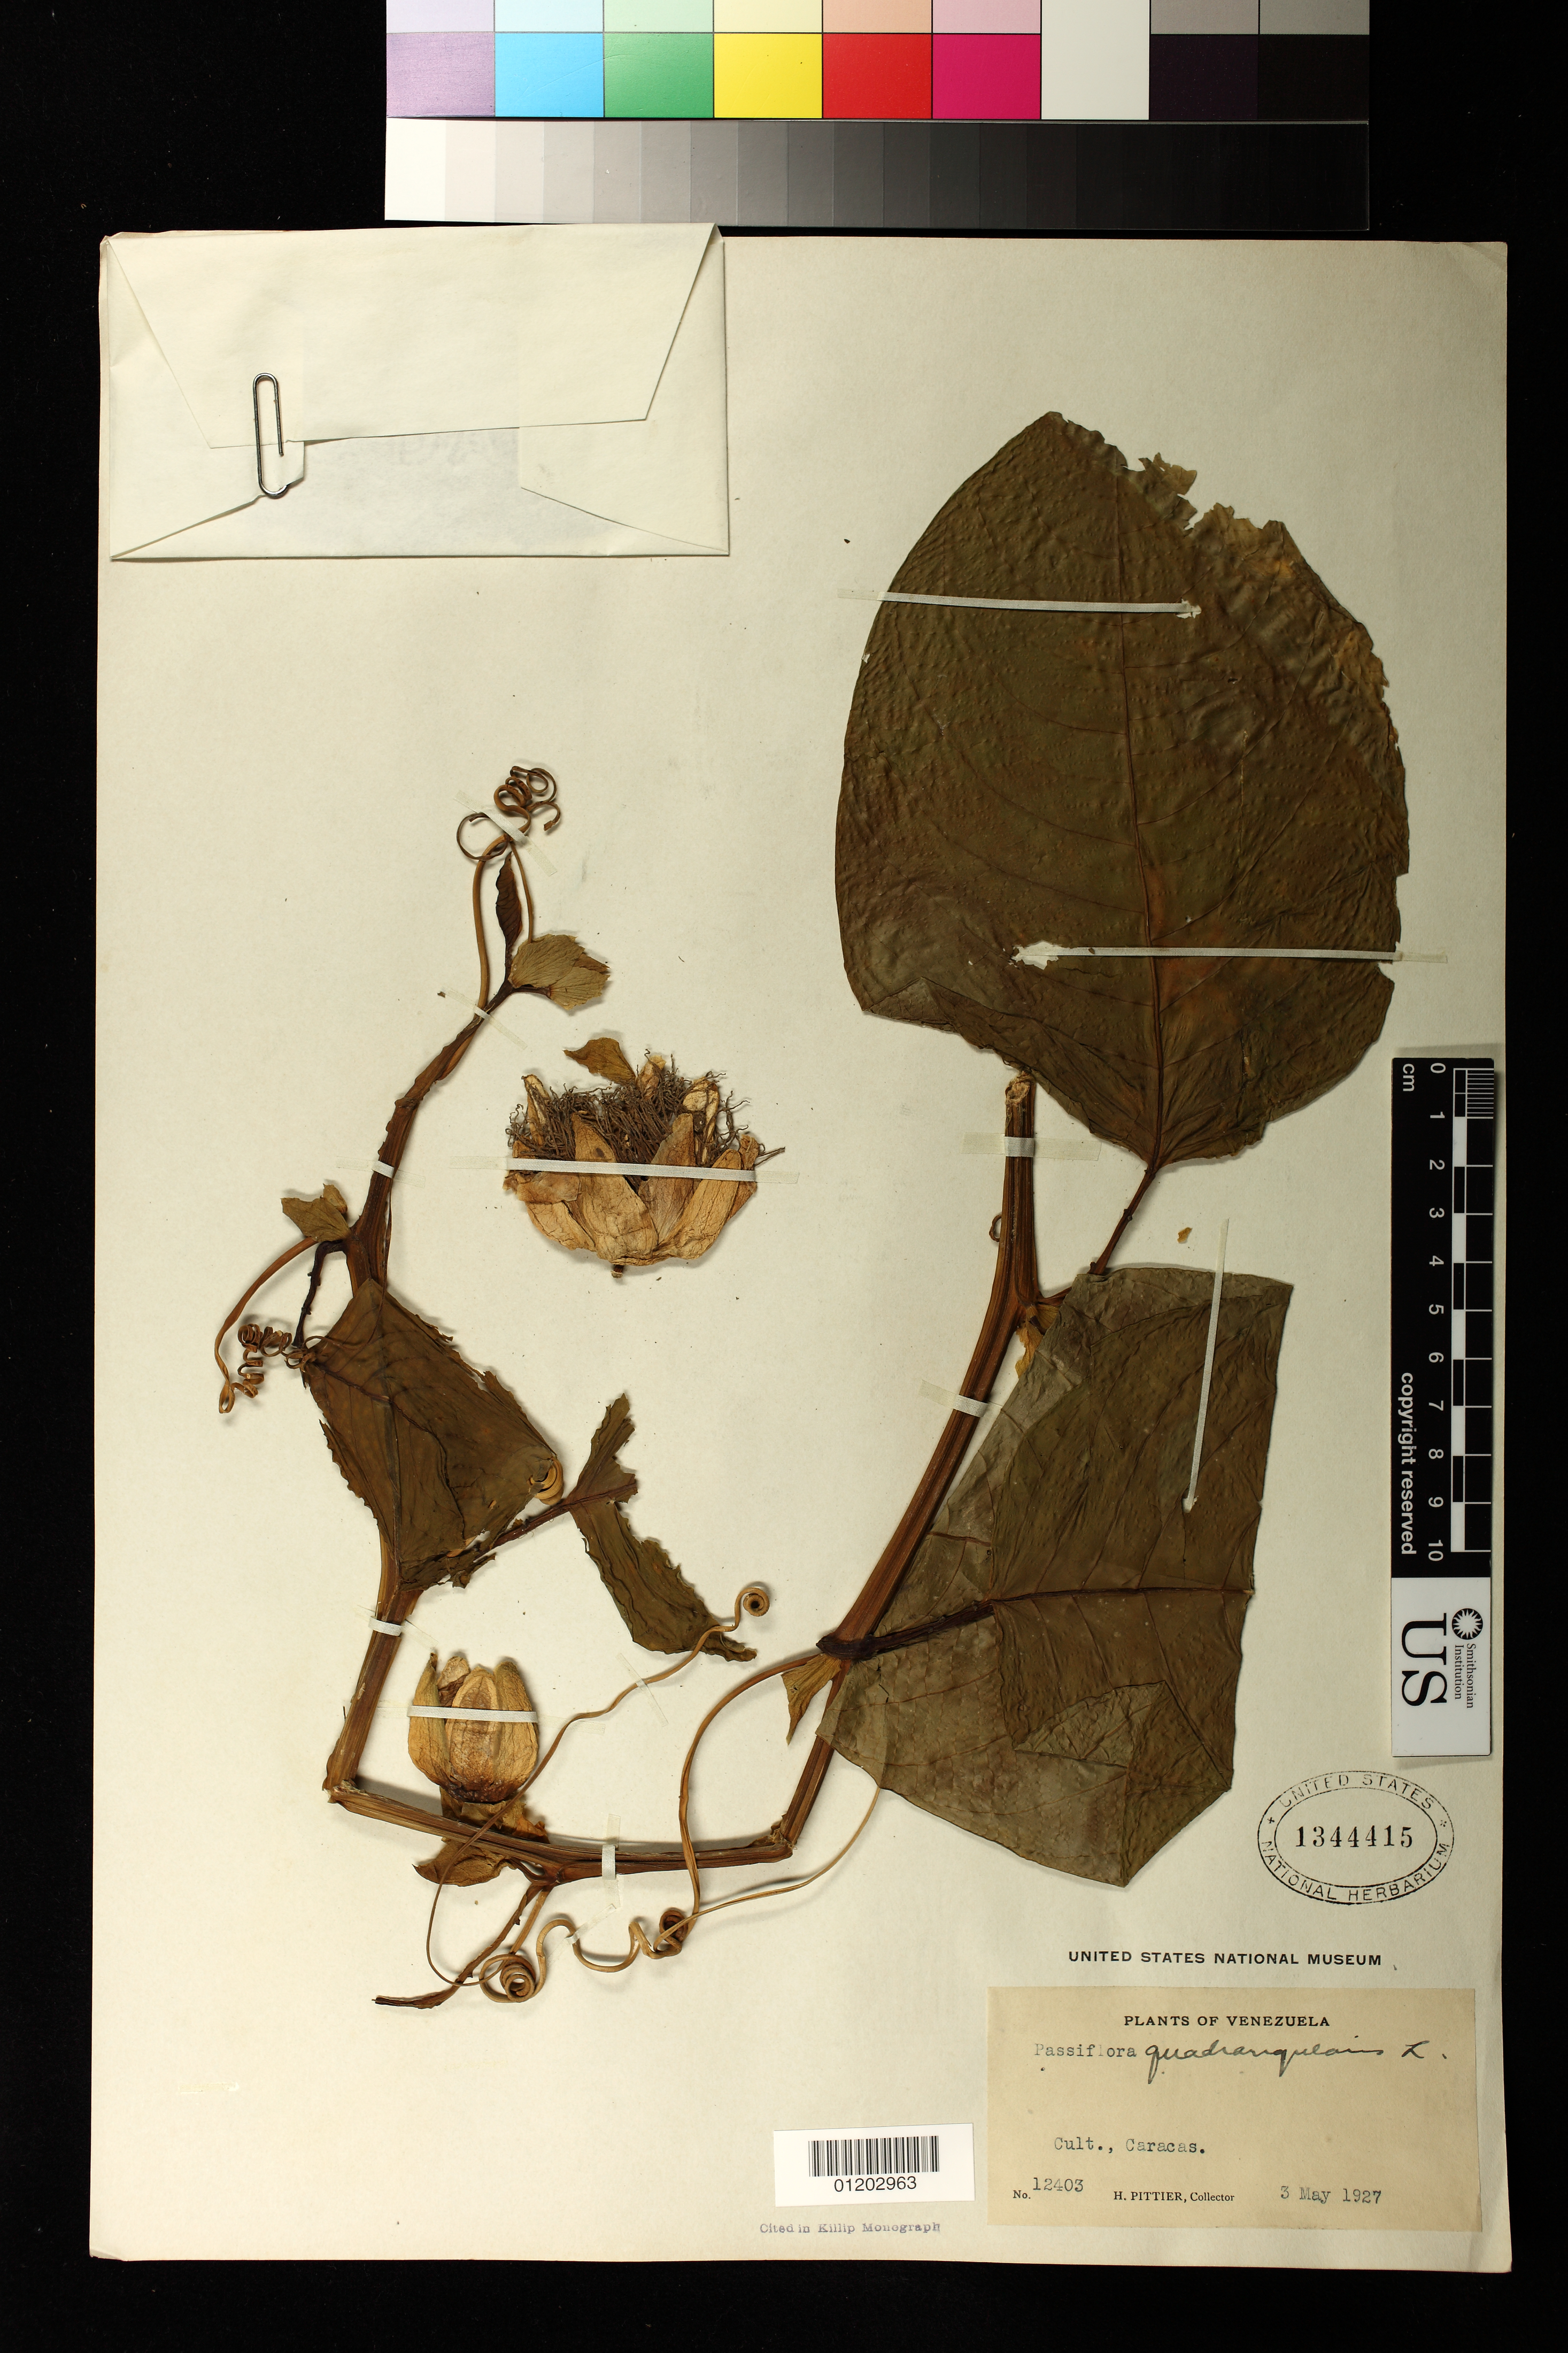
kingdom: Plantae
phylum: Tracheophyta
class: Magnoliopsida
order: Malpighiales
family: Passifloraceae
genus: Passiflora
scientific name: Passiflora quadrangularis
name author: L.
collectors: H. F. Pittier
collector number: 12403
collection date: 1927-05-03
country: Venezuela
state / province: Distrito Federal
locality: Caracas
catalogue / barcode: US 1344415